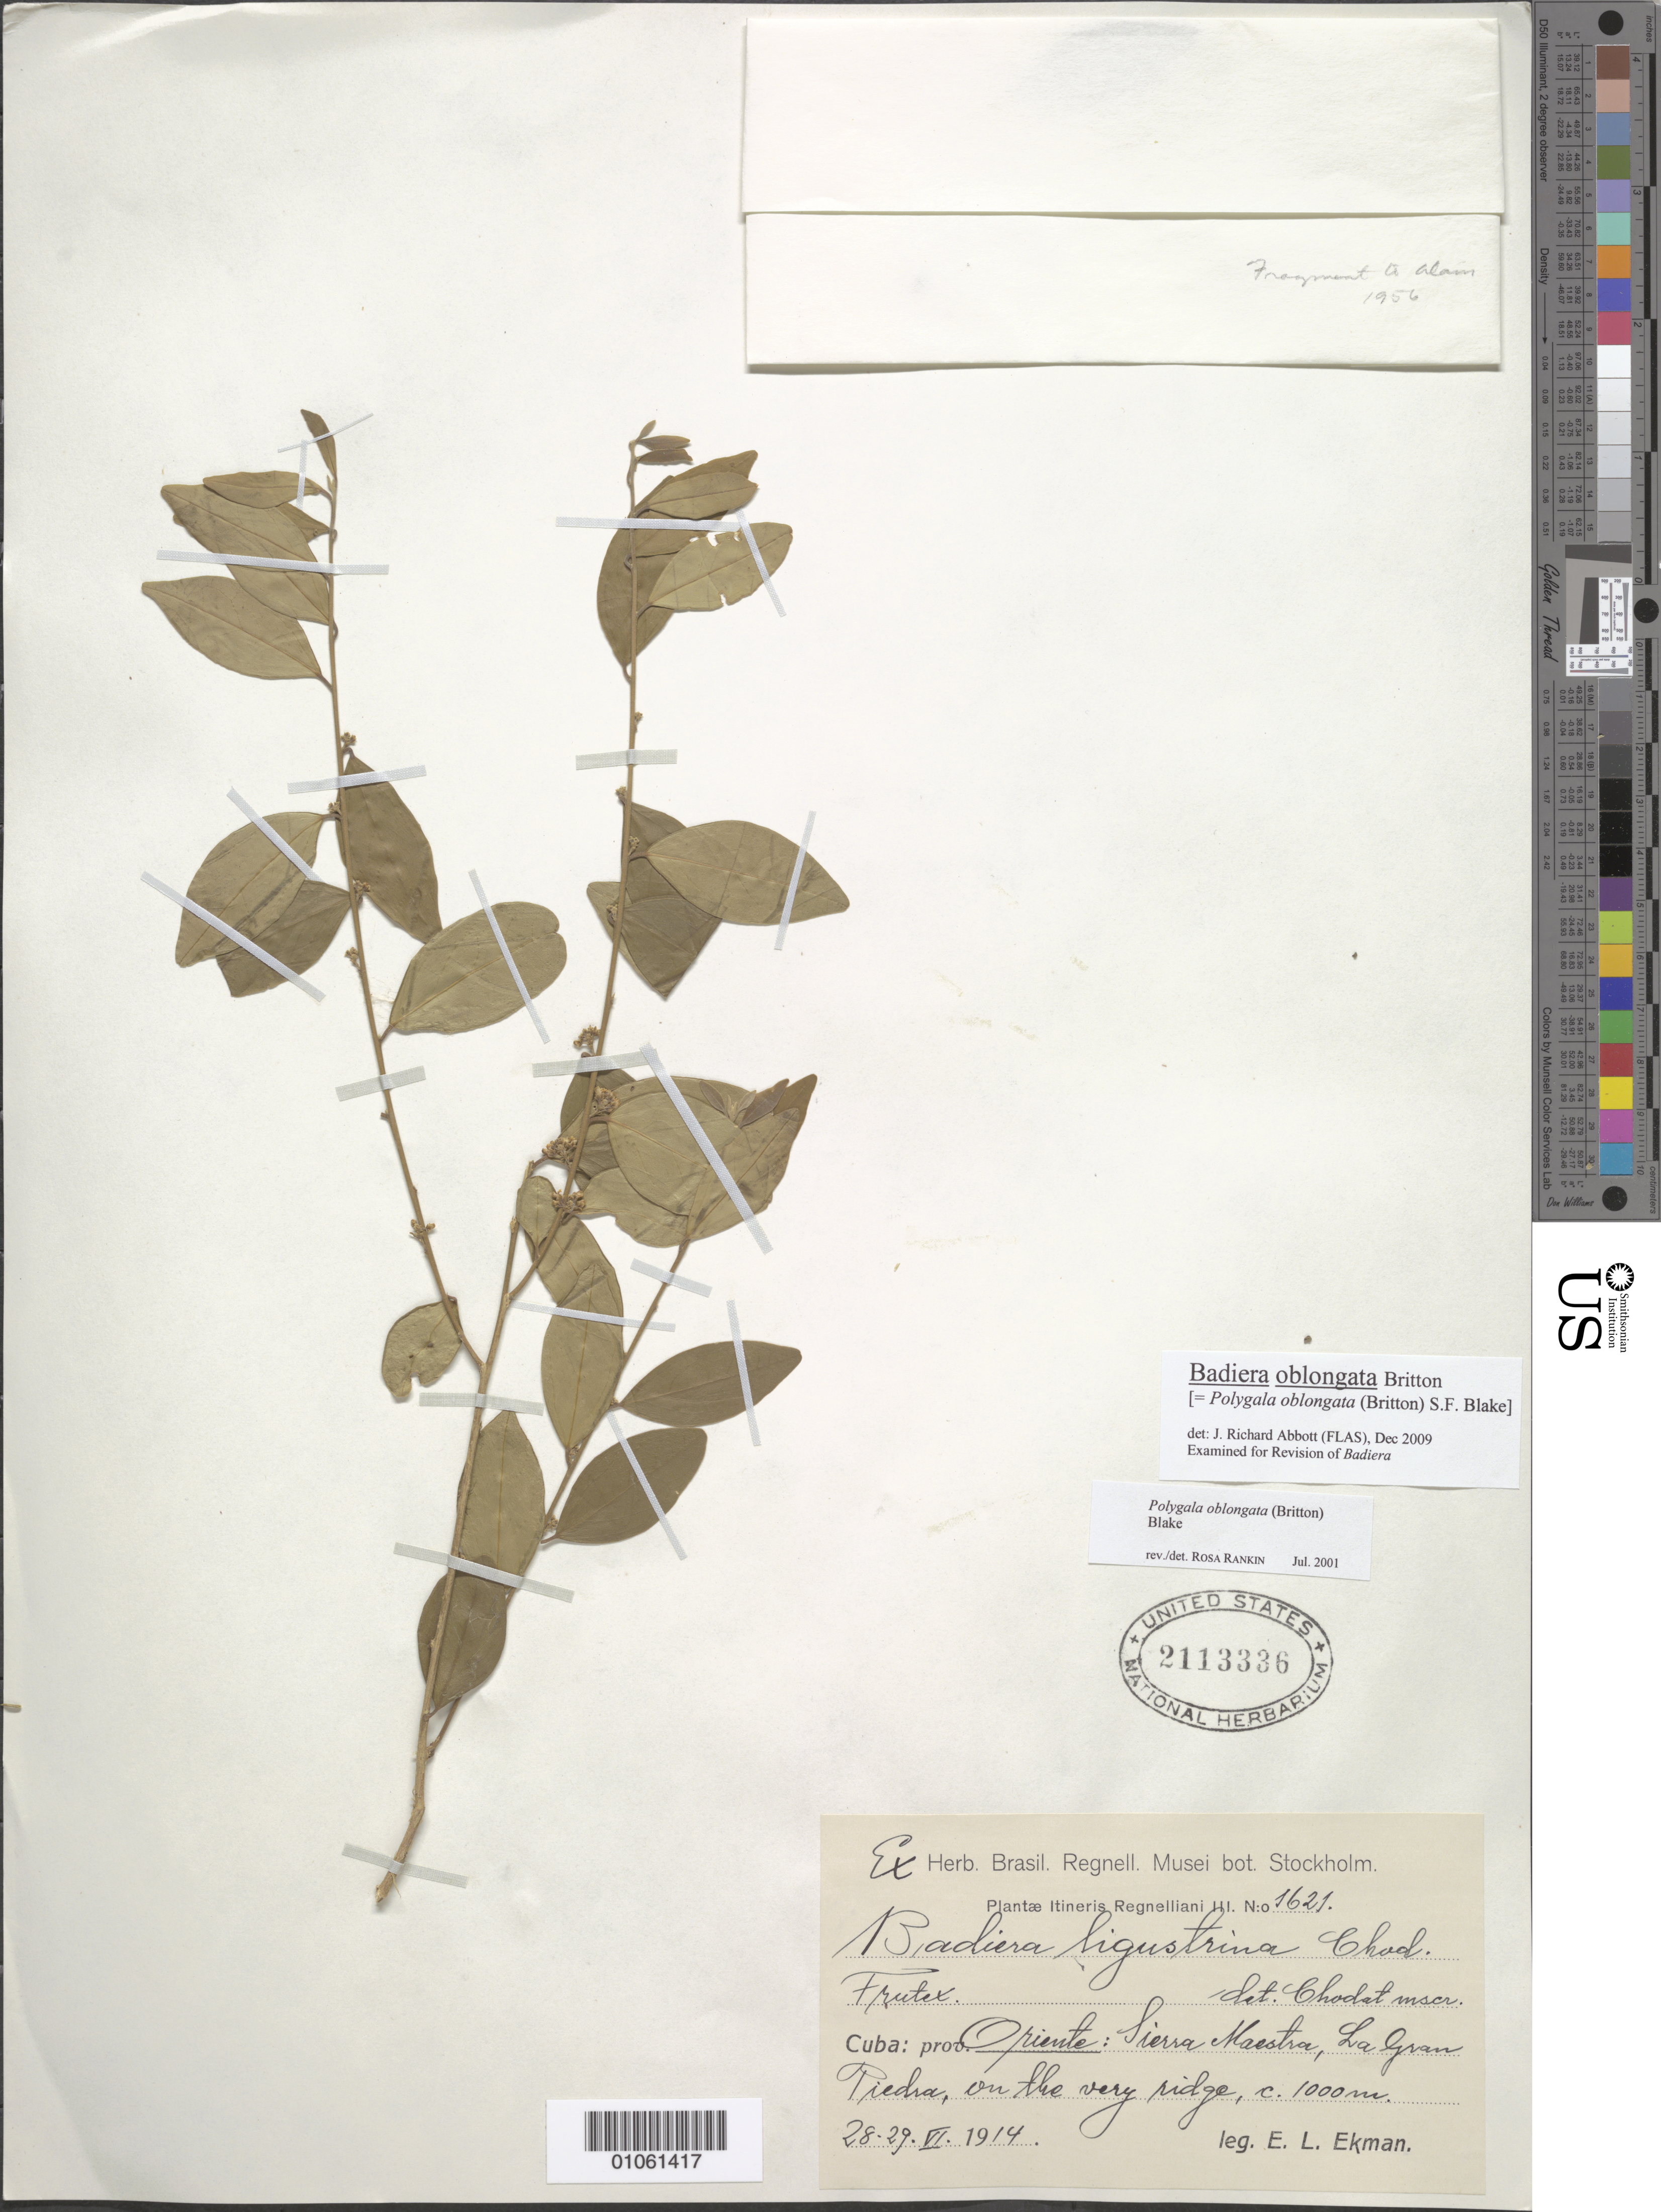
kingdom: Plantae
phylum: Tracheophyta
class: Magnoliopsida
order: Fabales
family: Polygalaceae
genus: Badiera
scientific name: Badiera oblongata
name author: Britton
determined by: Abbott, J. R., (FLAS)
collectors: E. L. Ekman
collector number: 1621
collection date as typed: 28 Jun 1914 to 29 Jun 1914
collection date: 1914-06-28/1914-06-29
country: Cuba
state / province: Oriente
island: Cuba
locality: Sierra Maestra, la Gran Piedra, on the very ridge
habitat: Ridge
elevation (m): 1000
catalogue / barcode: US 2113336